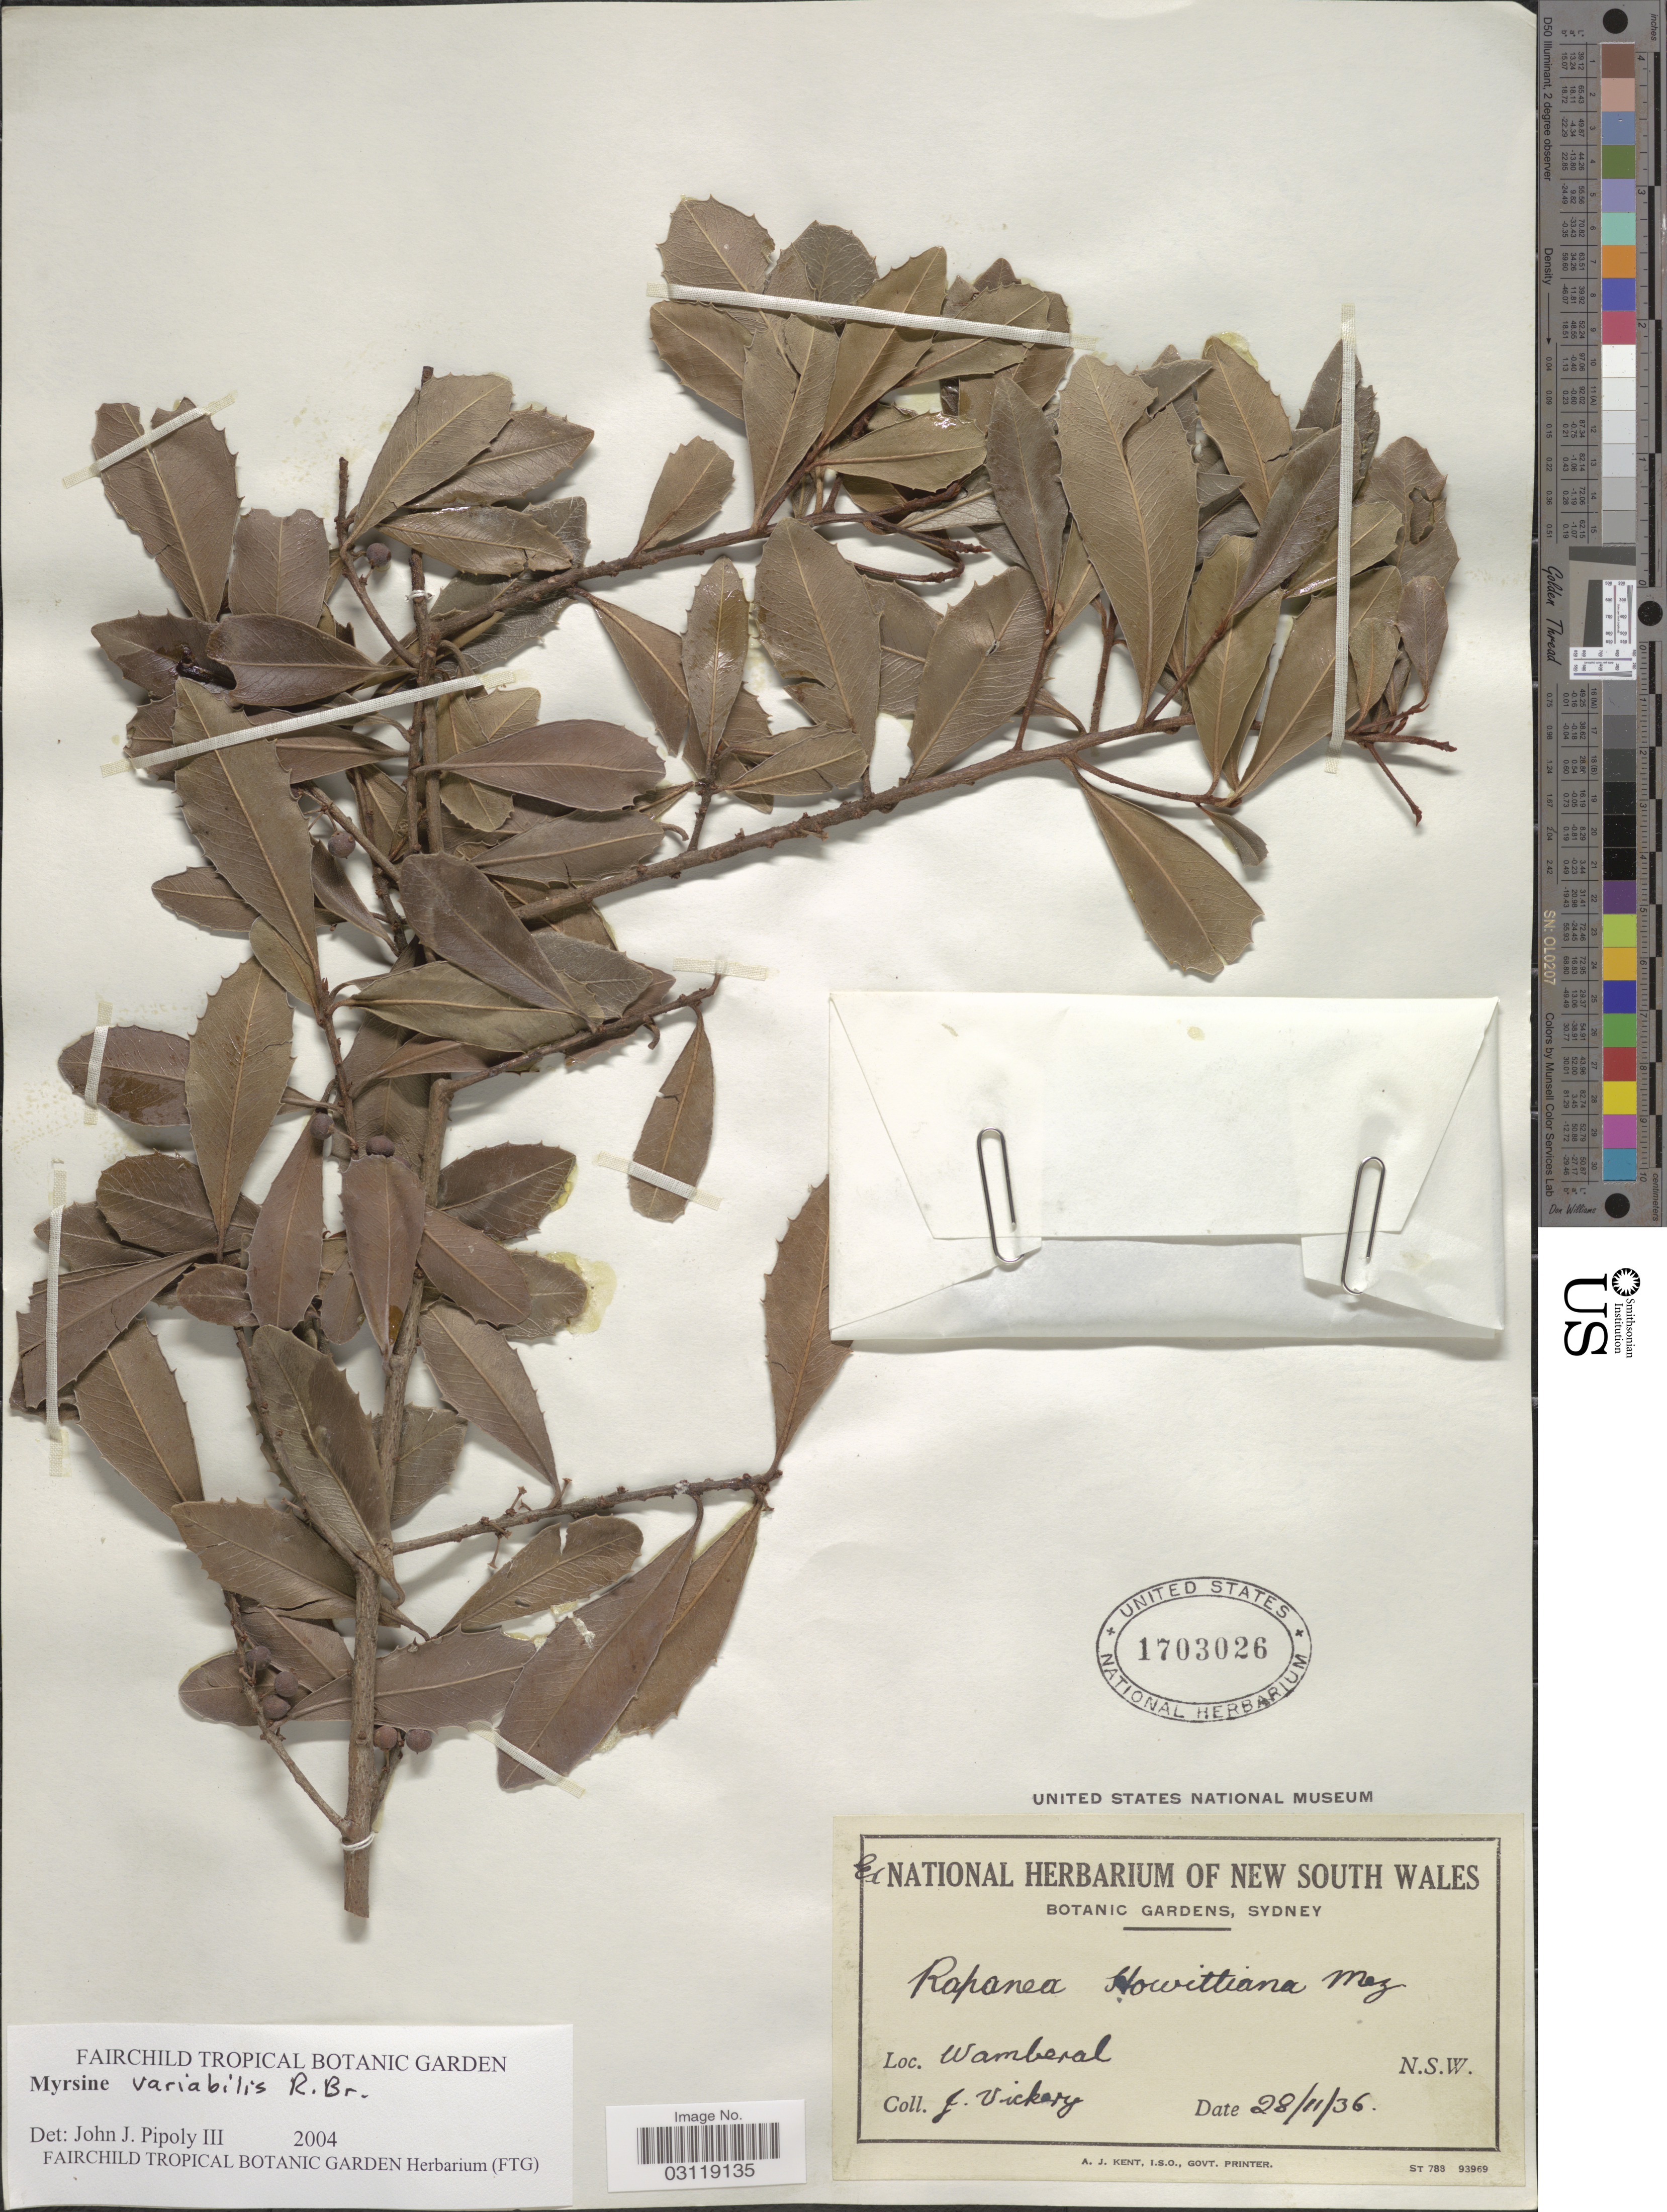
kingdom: Plantae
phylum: Tracheophyta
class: Magnoliopsida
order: Ericales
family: Primulaceae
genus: Rapanea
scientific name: Rapanea variablis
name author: (R. Br.) Mez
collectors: J. Vickery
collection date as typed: Transcribed d/m/y: 28/11/36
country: Australia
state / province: New South Wales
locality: Wamberal.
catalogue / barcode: US 1703026